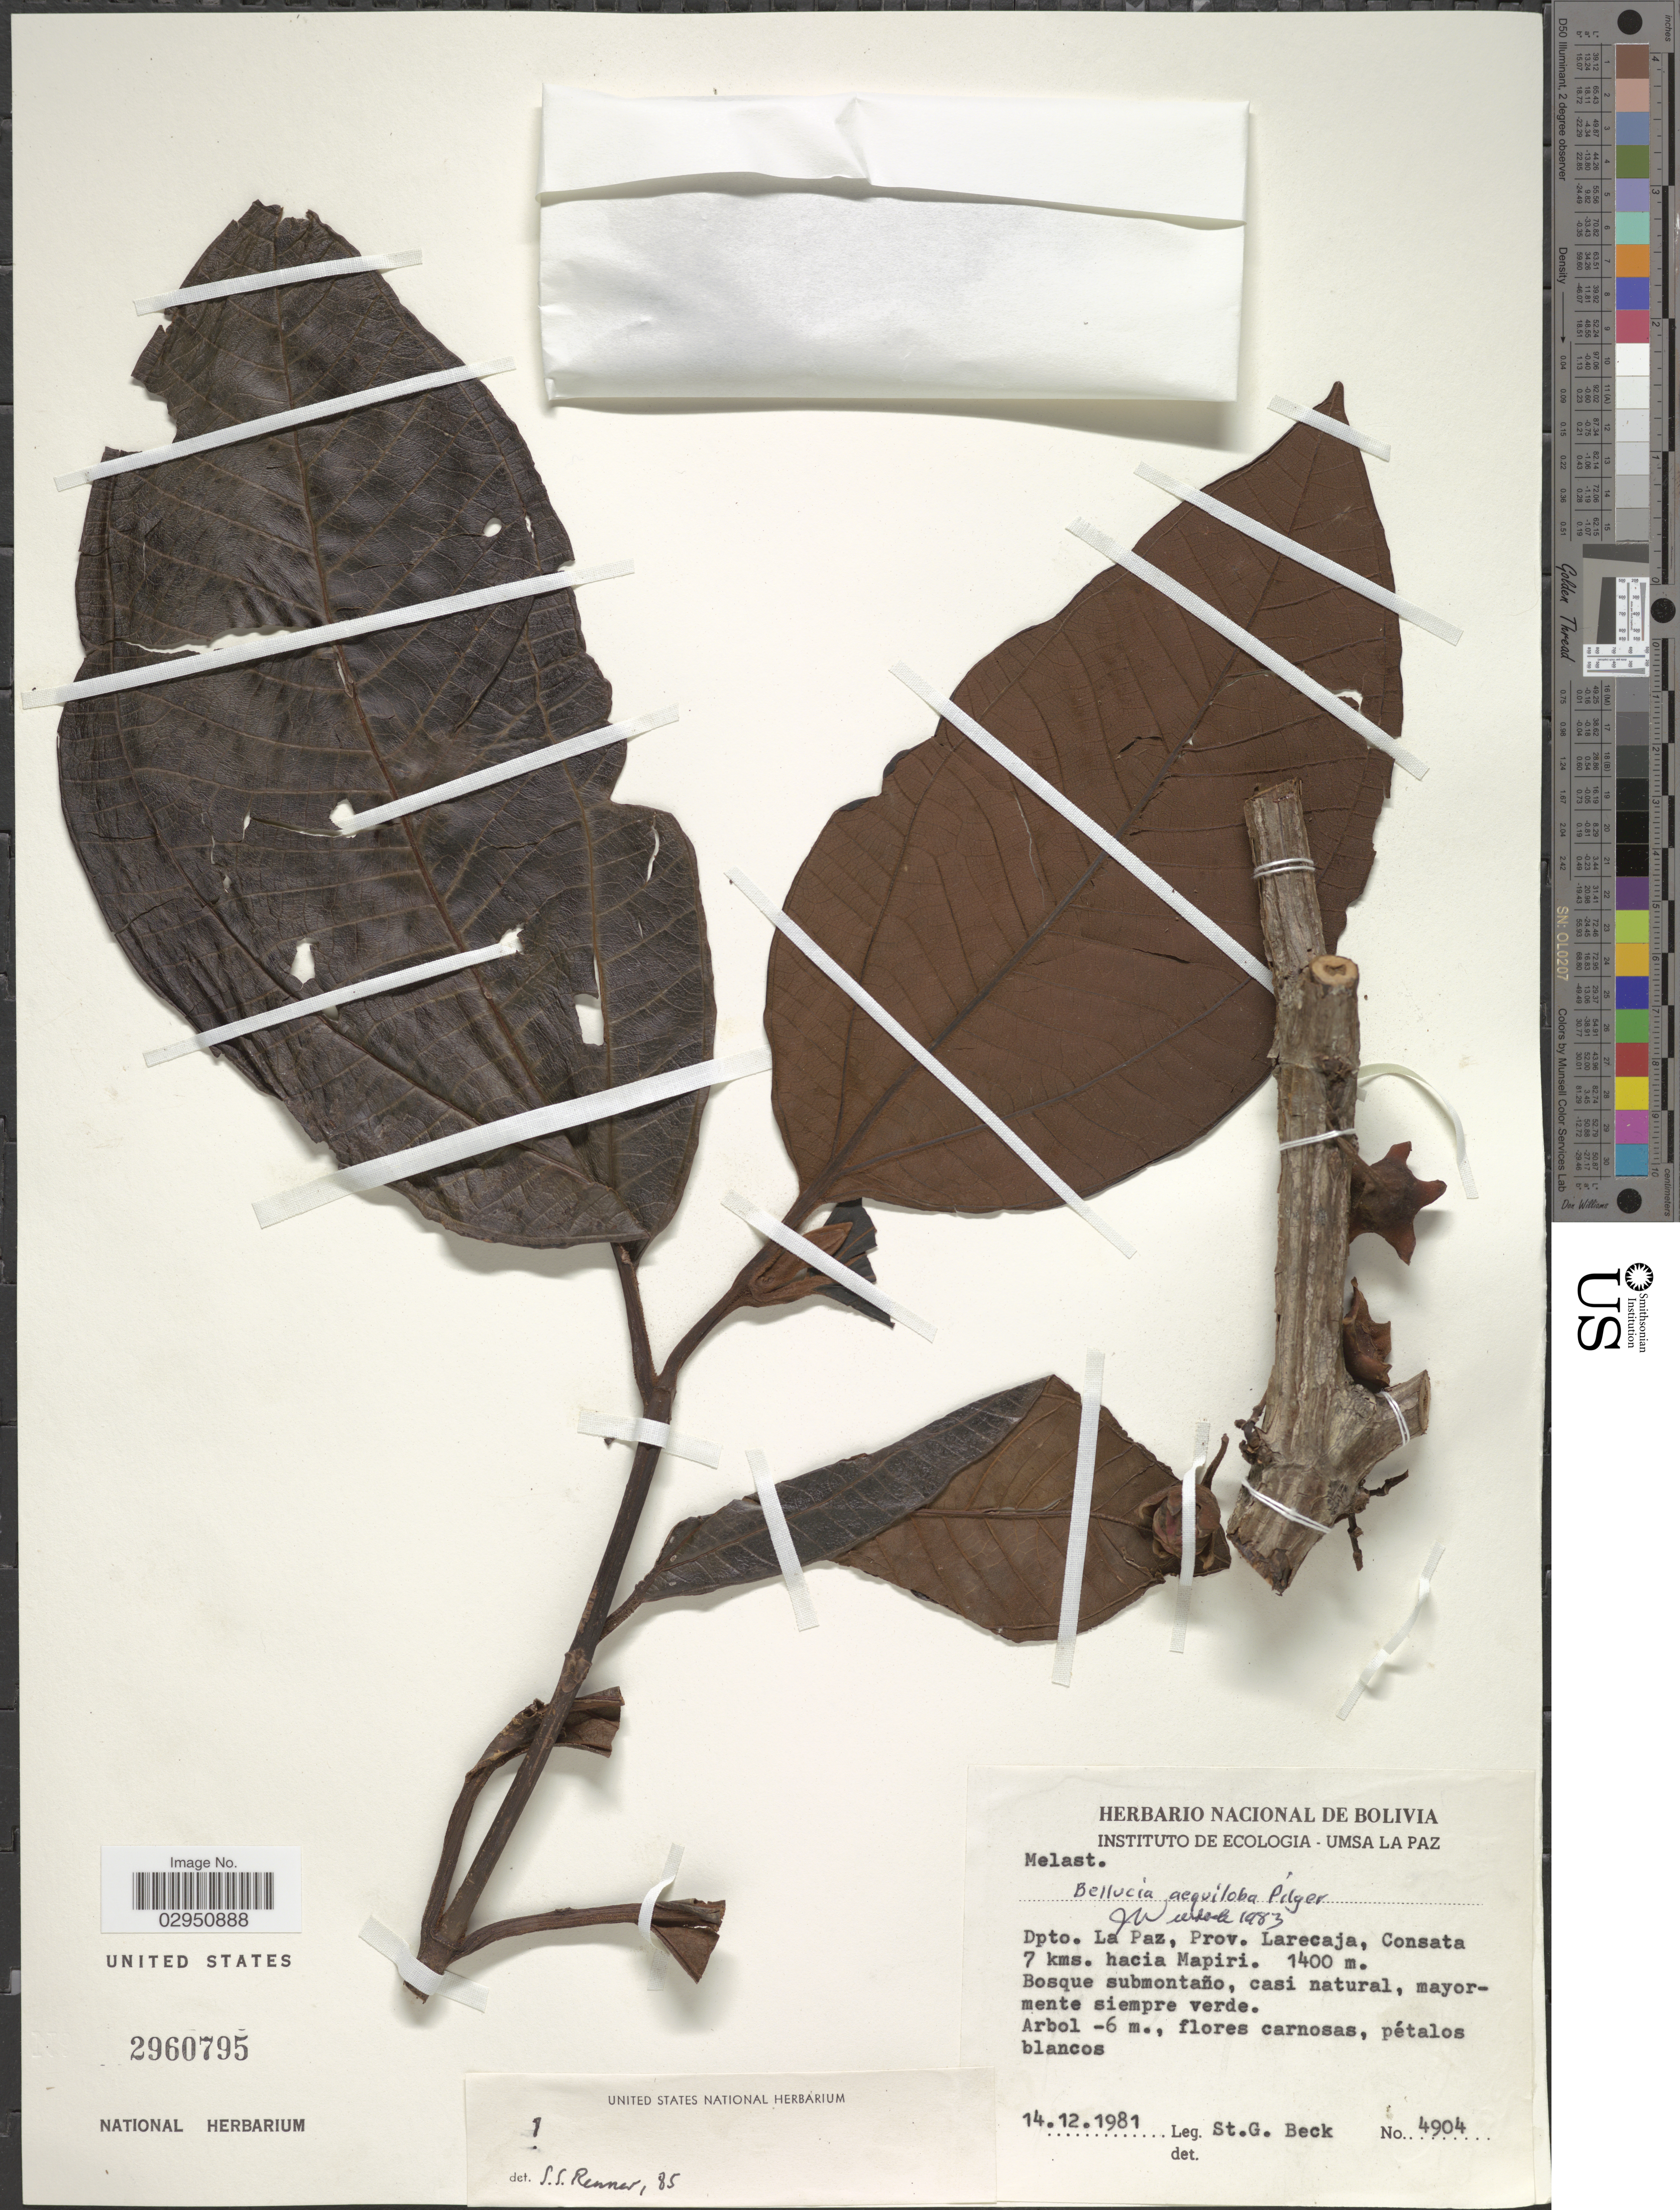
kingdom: Plantae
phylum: Tracheophyta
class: Magnoliopsida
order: Myrtales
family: Melastomataceae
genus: Bellucia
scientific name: Bellucia aequiloba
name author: Pilg.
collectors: S. G. Beck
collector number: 4904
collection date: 1981-12-14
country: Bolivia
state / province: La Paz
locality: Dpto. La Paz, Prov. Larecaja, Consata 7 kms. hacia Mapiri.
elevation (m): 1400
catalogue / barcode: US 2960795